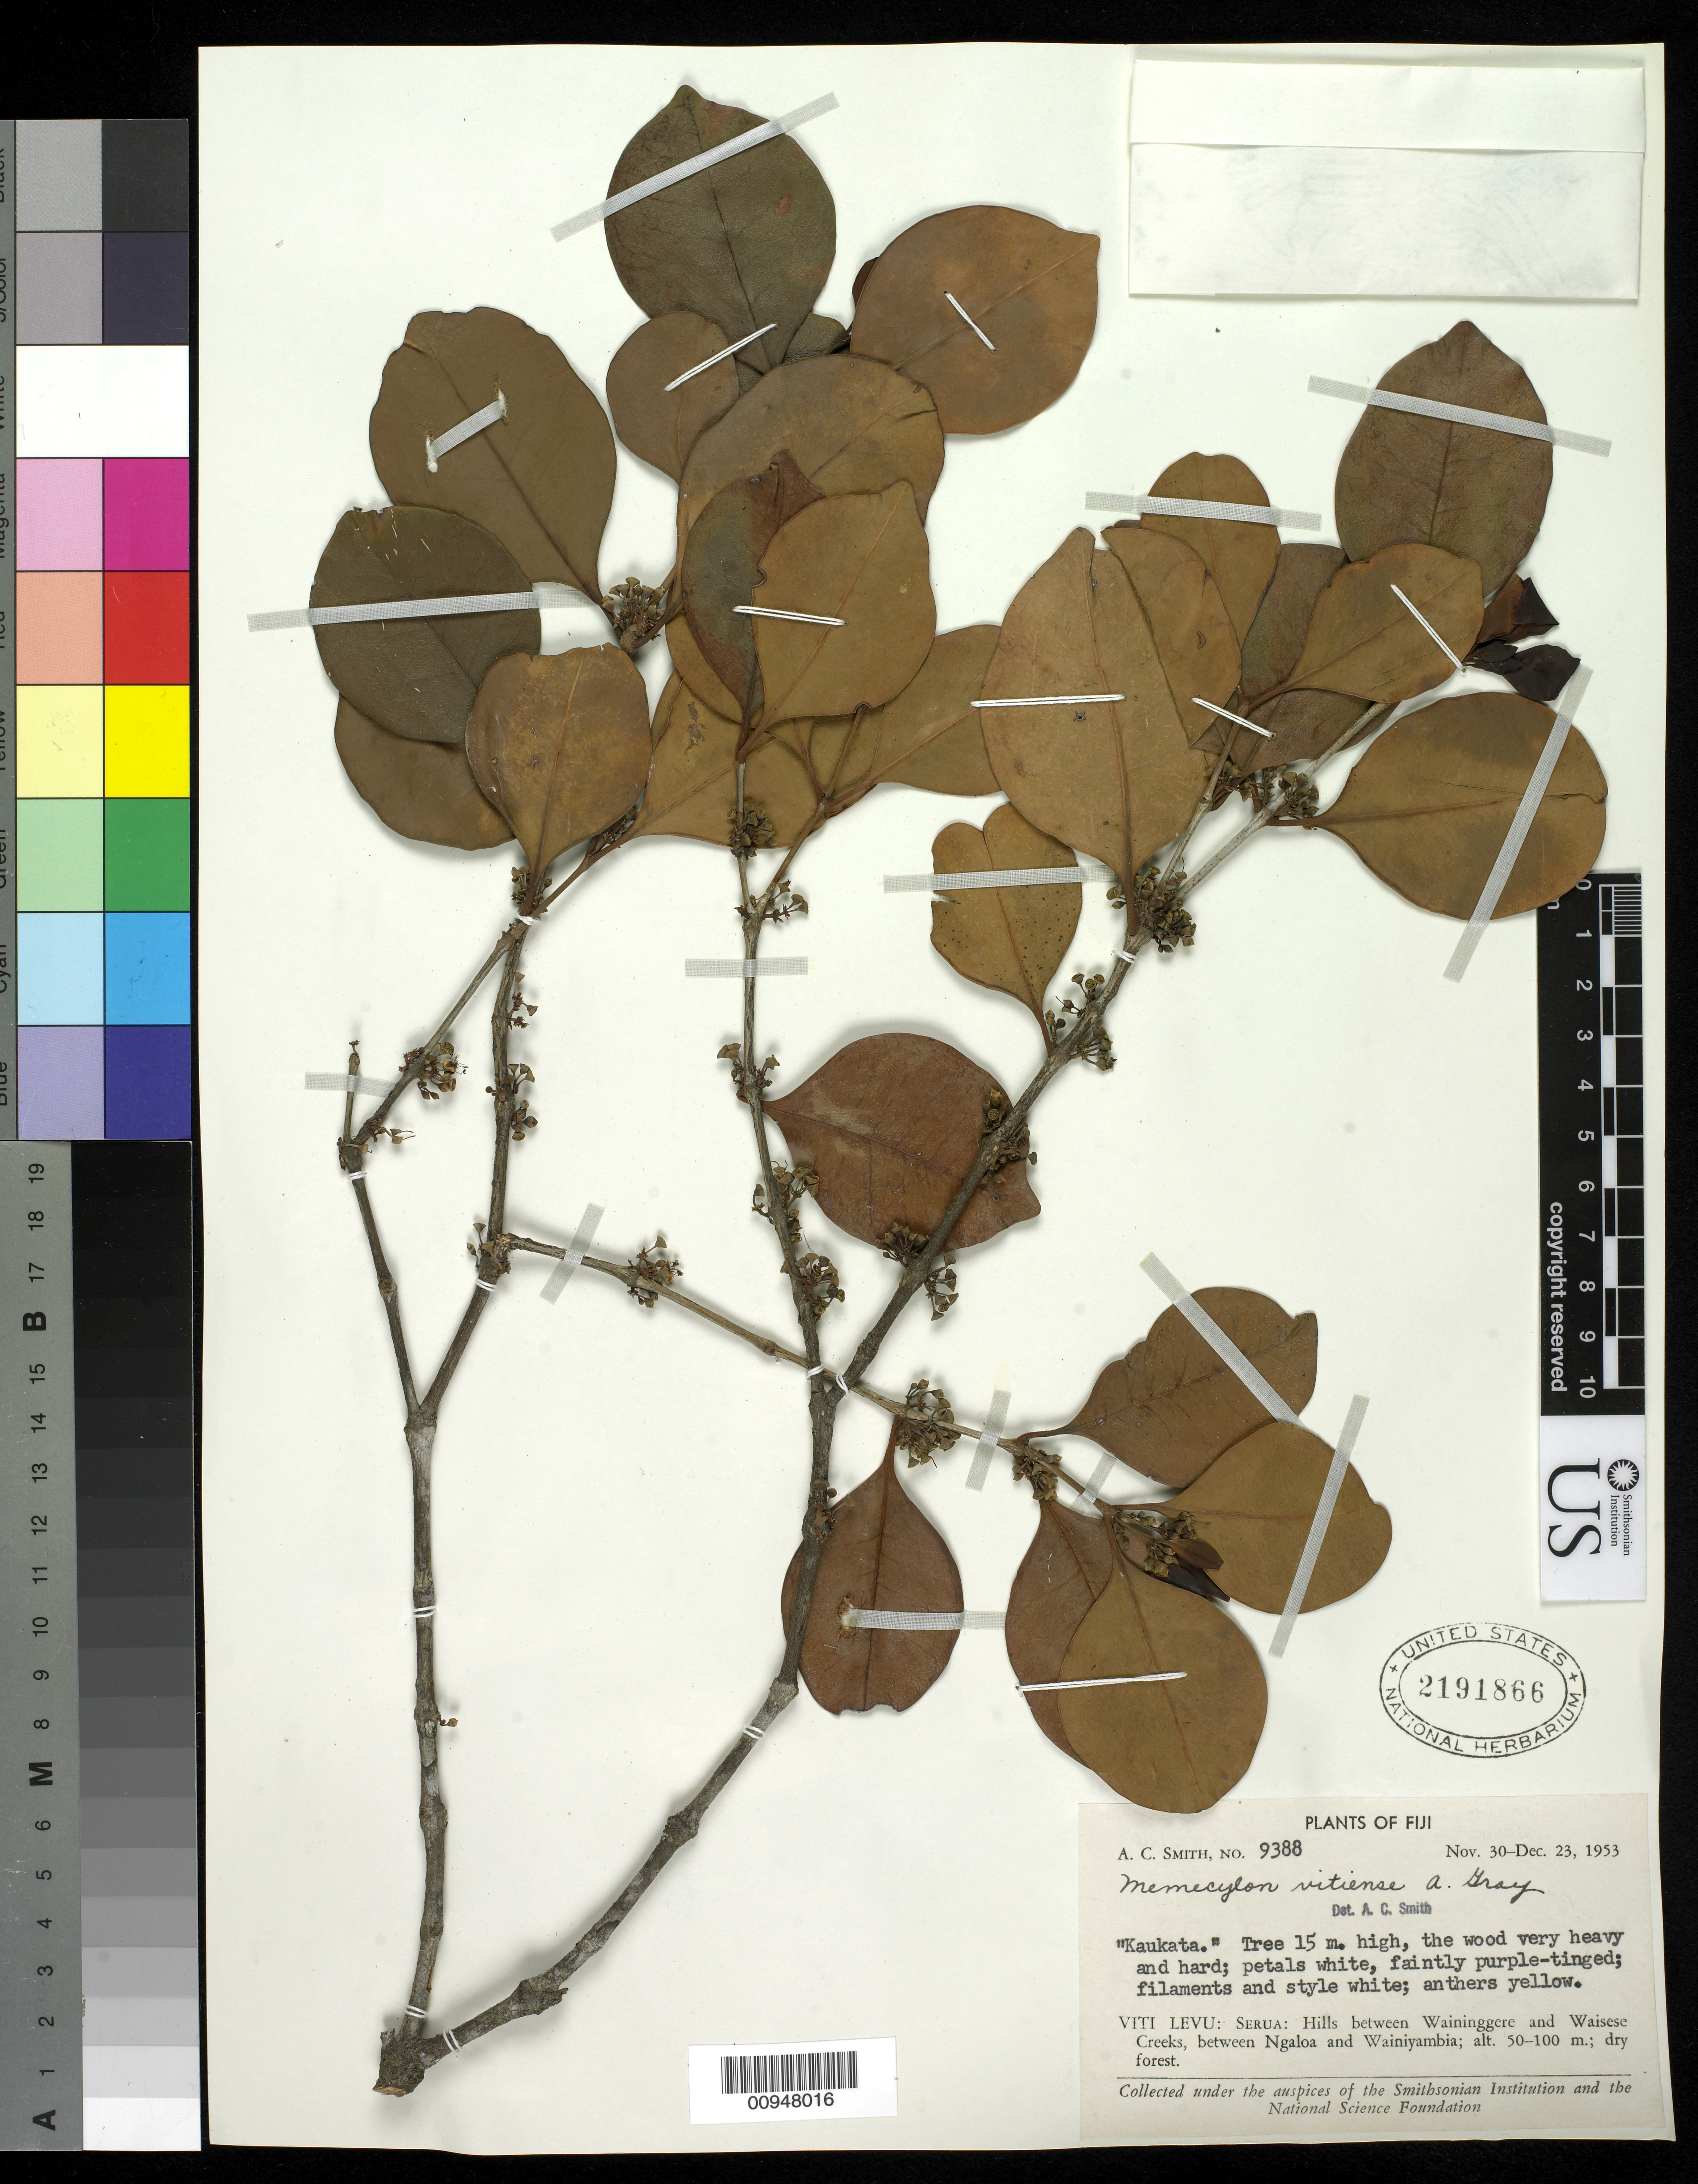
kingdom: Plantae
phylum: Tracheophyta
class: Magnoliopsida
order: Myrtales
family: Melastomataceae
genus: Memecylon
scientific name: Memecylon vitiense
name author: A. Gray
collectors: A. C. Smith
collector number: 9388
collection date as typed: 30 Nov 1953 to 23 Dec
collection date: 1953-11-30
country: Fiji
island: Viti Levu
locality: Hills between Waininggere and Waisese Creeks, between Ngaloa and Wainiyambia.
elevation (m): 50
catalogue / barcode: US 2191866